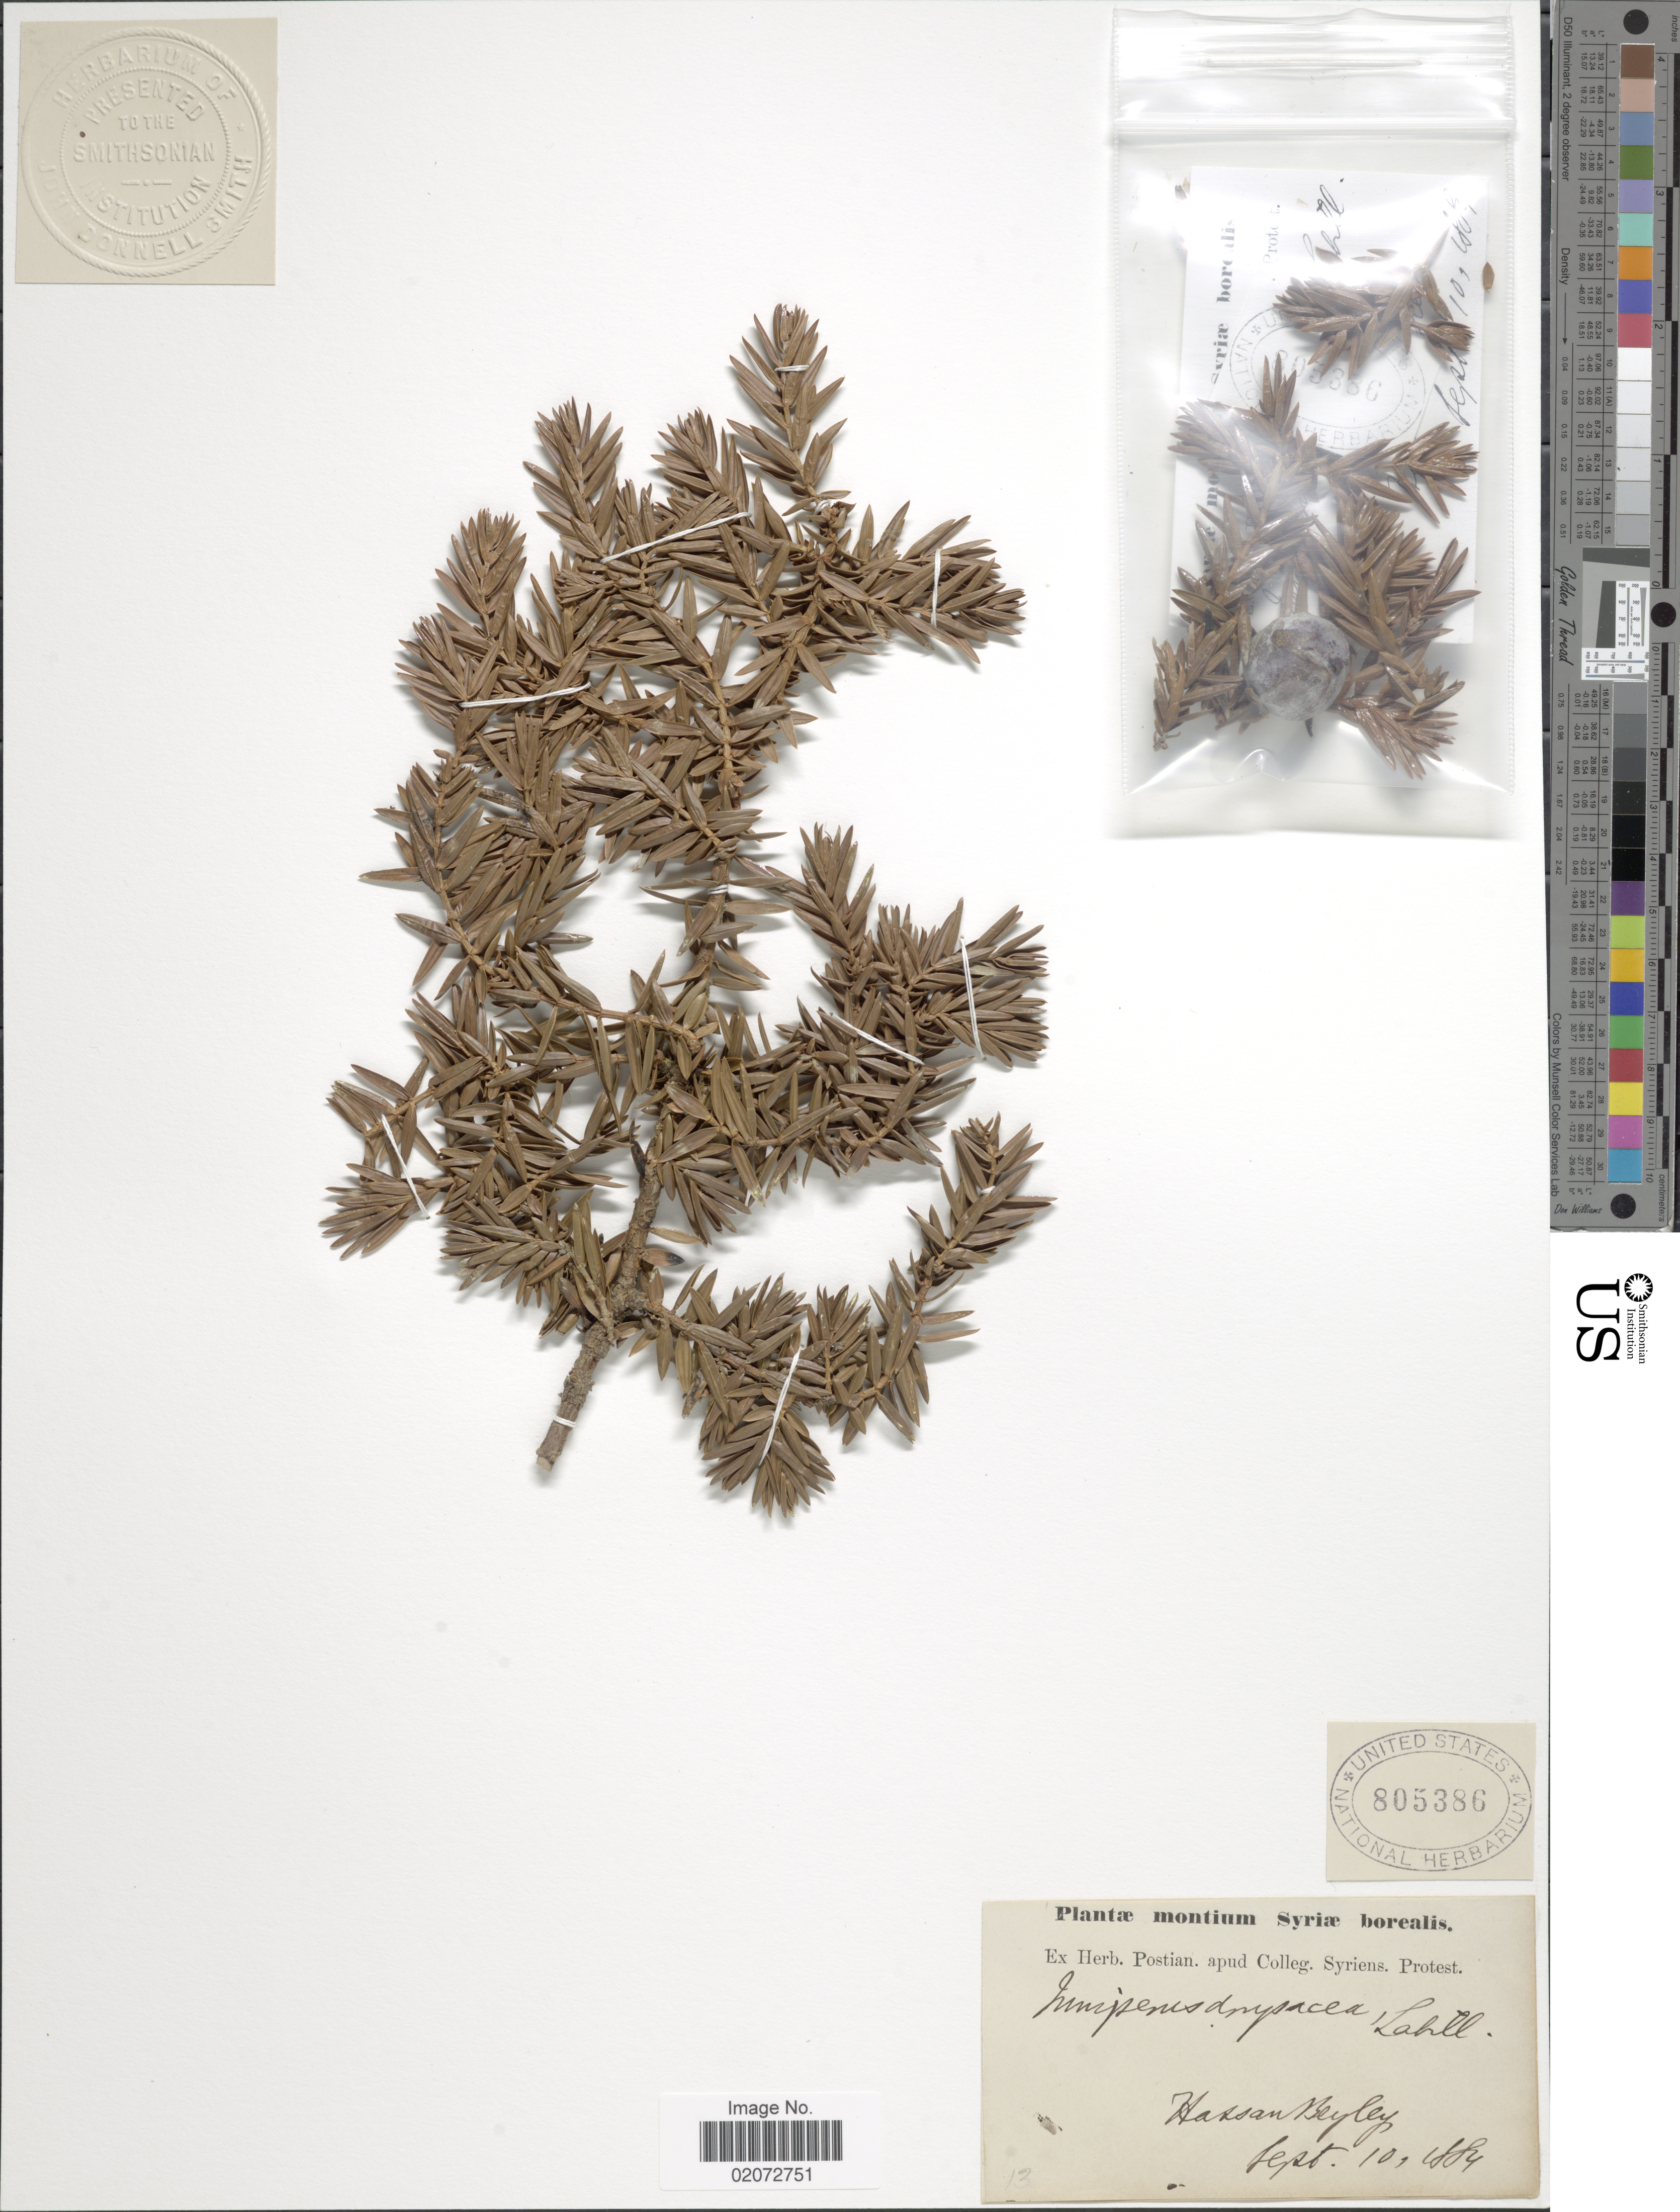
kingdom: Plantae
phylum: Tracheophyta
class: Pinopsida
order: Pinales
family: Cupressaceae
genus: Juniperus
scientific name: Juniperus drupacea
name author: Labill.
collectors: ex herb. Postian. apud Colleg. Syriens. Protest. USE "Fannie P. A. Shepard" (10308853) AS PRIMARY COLLECTOR INSTEAD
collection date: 1884-09-10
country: Syria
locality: Hassan Beyley [unsure placement]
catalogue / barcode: US 805386